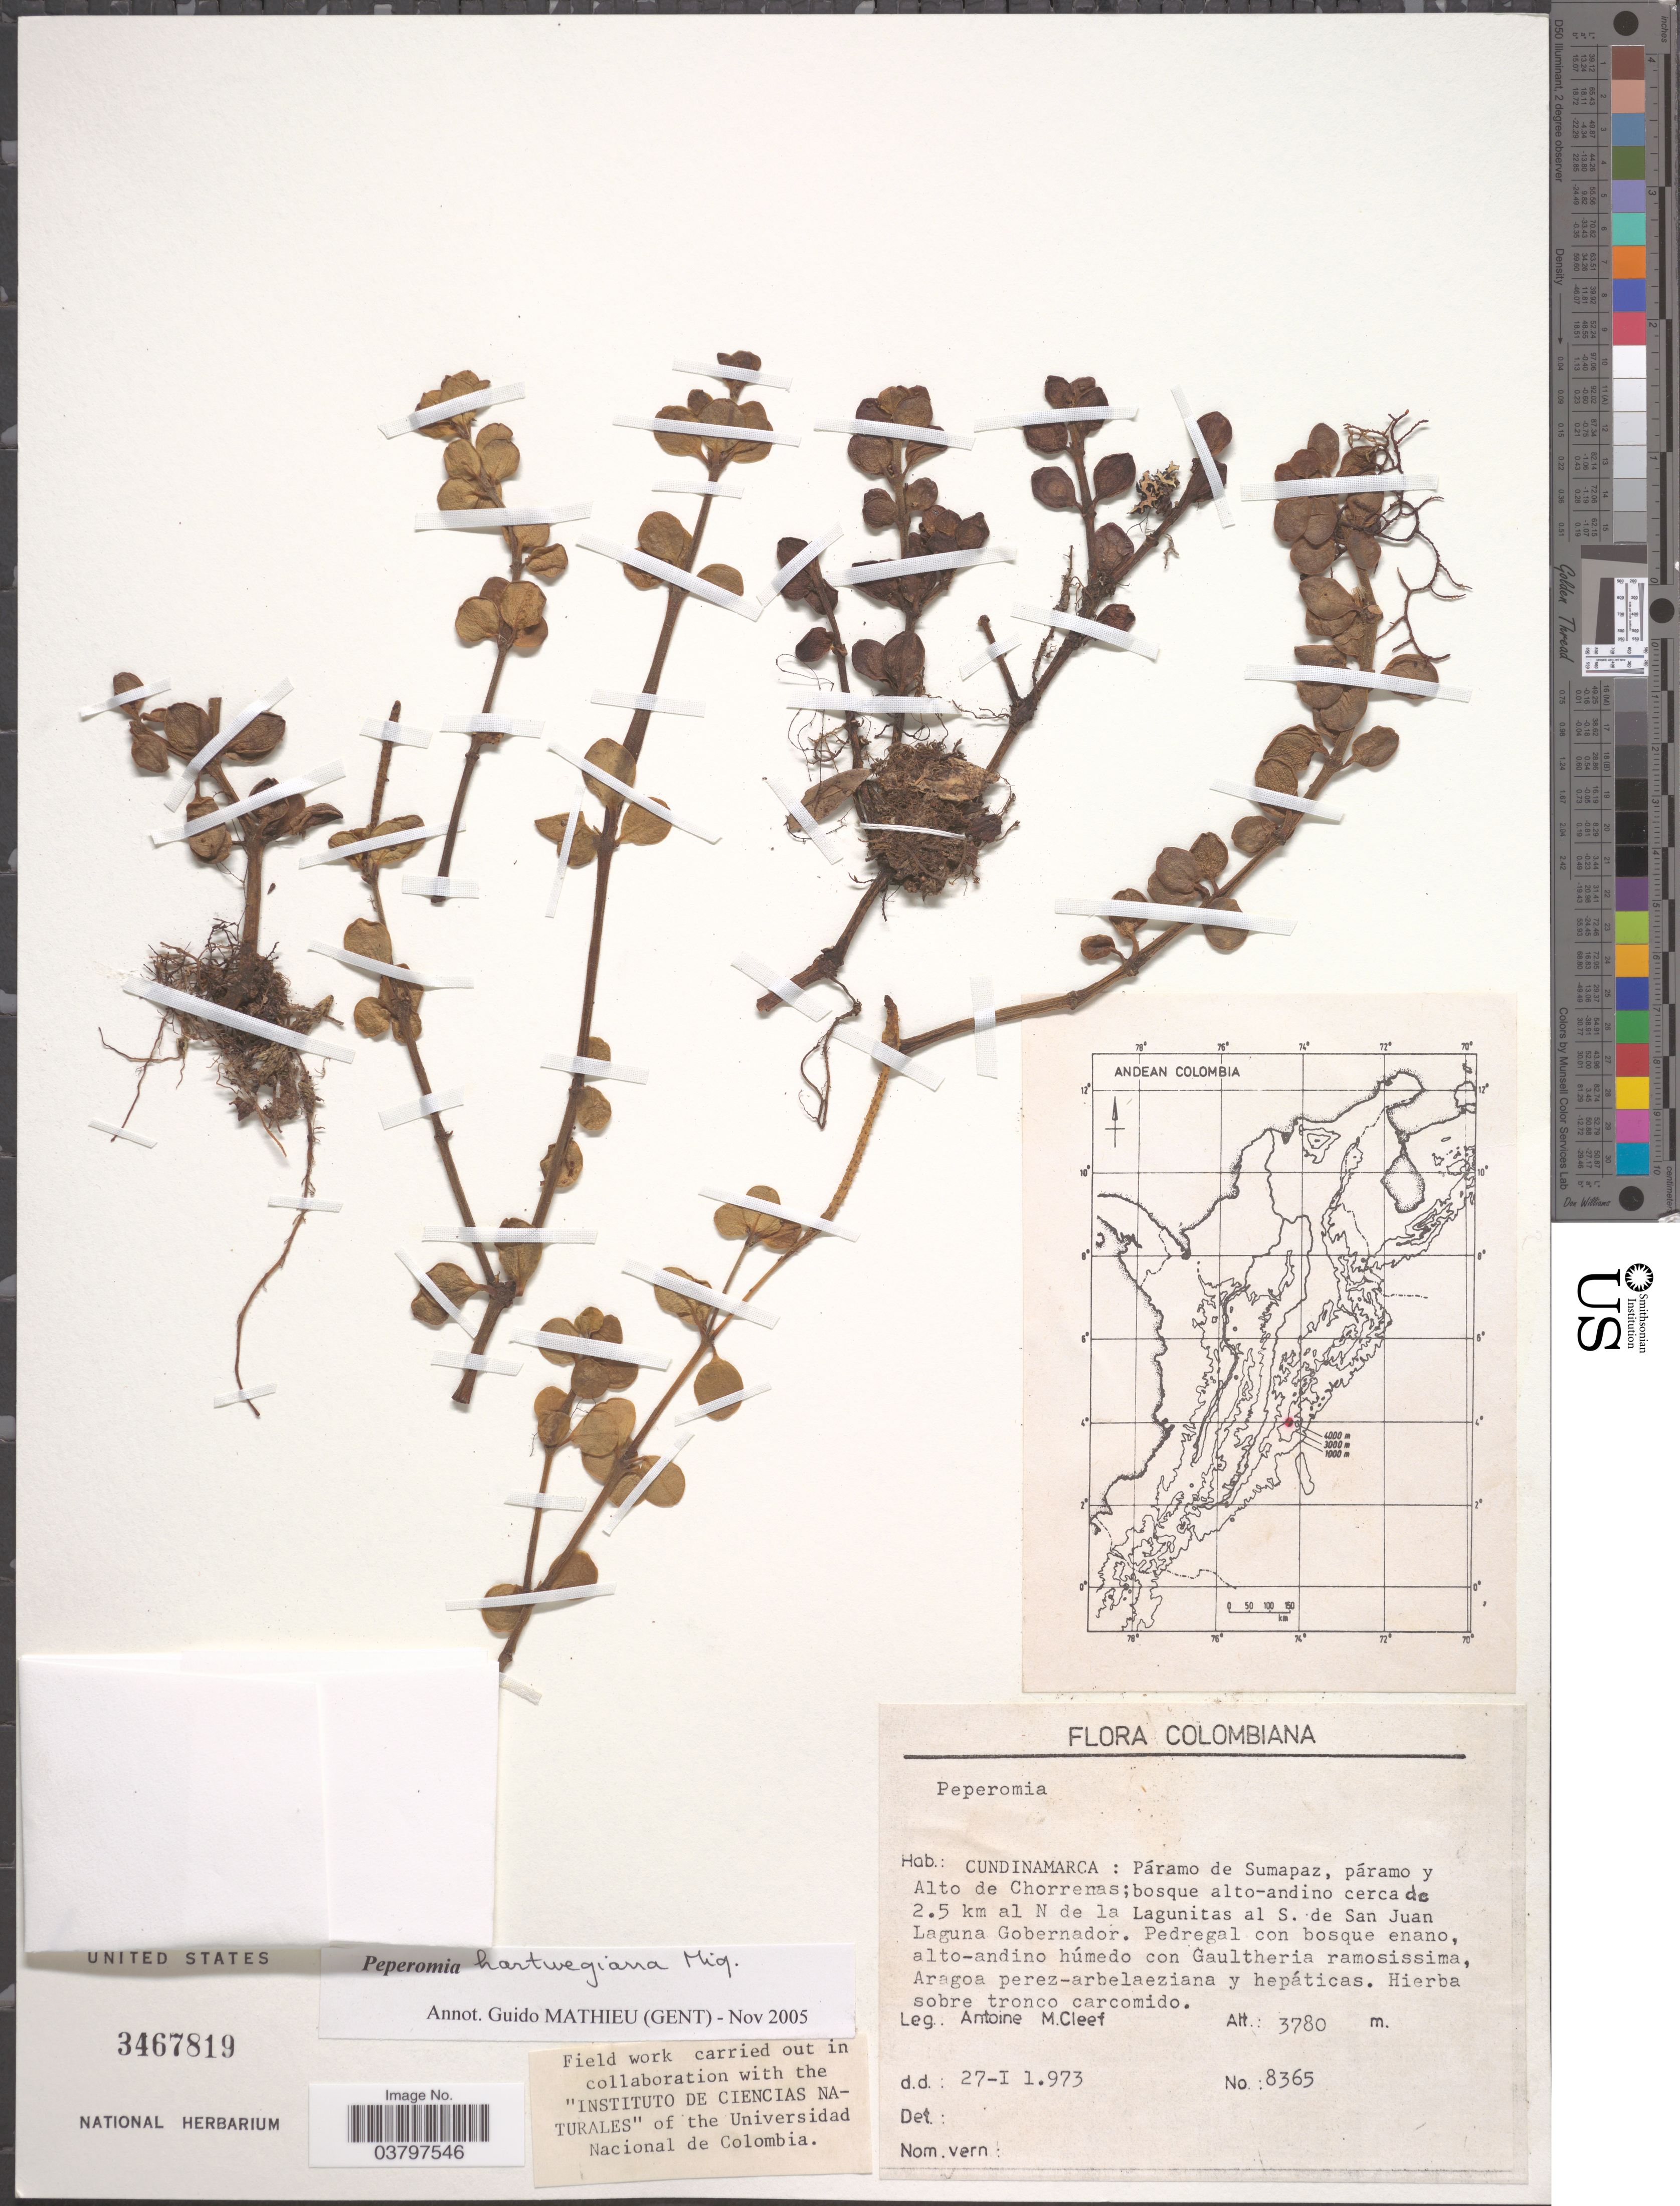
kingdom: Plantae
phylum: Tracheophyta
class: Magnoliopsida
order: Piperales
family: Piperaceae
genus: Peperomia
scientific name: Peperomia hartwegiana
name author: Miq.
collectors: A. M. Cleef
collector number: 8365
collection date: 1973-01-27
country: Colombia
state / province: Cundinamarca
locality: Páramo de Sumapaz, páramo y Alto de Chorrenas; bosque alto-andino cerca de 2.5 km al N de la Lagunitas al S. de San Juan Laguna Gobernador.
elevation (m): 3780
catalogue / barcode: US 467819